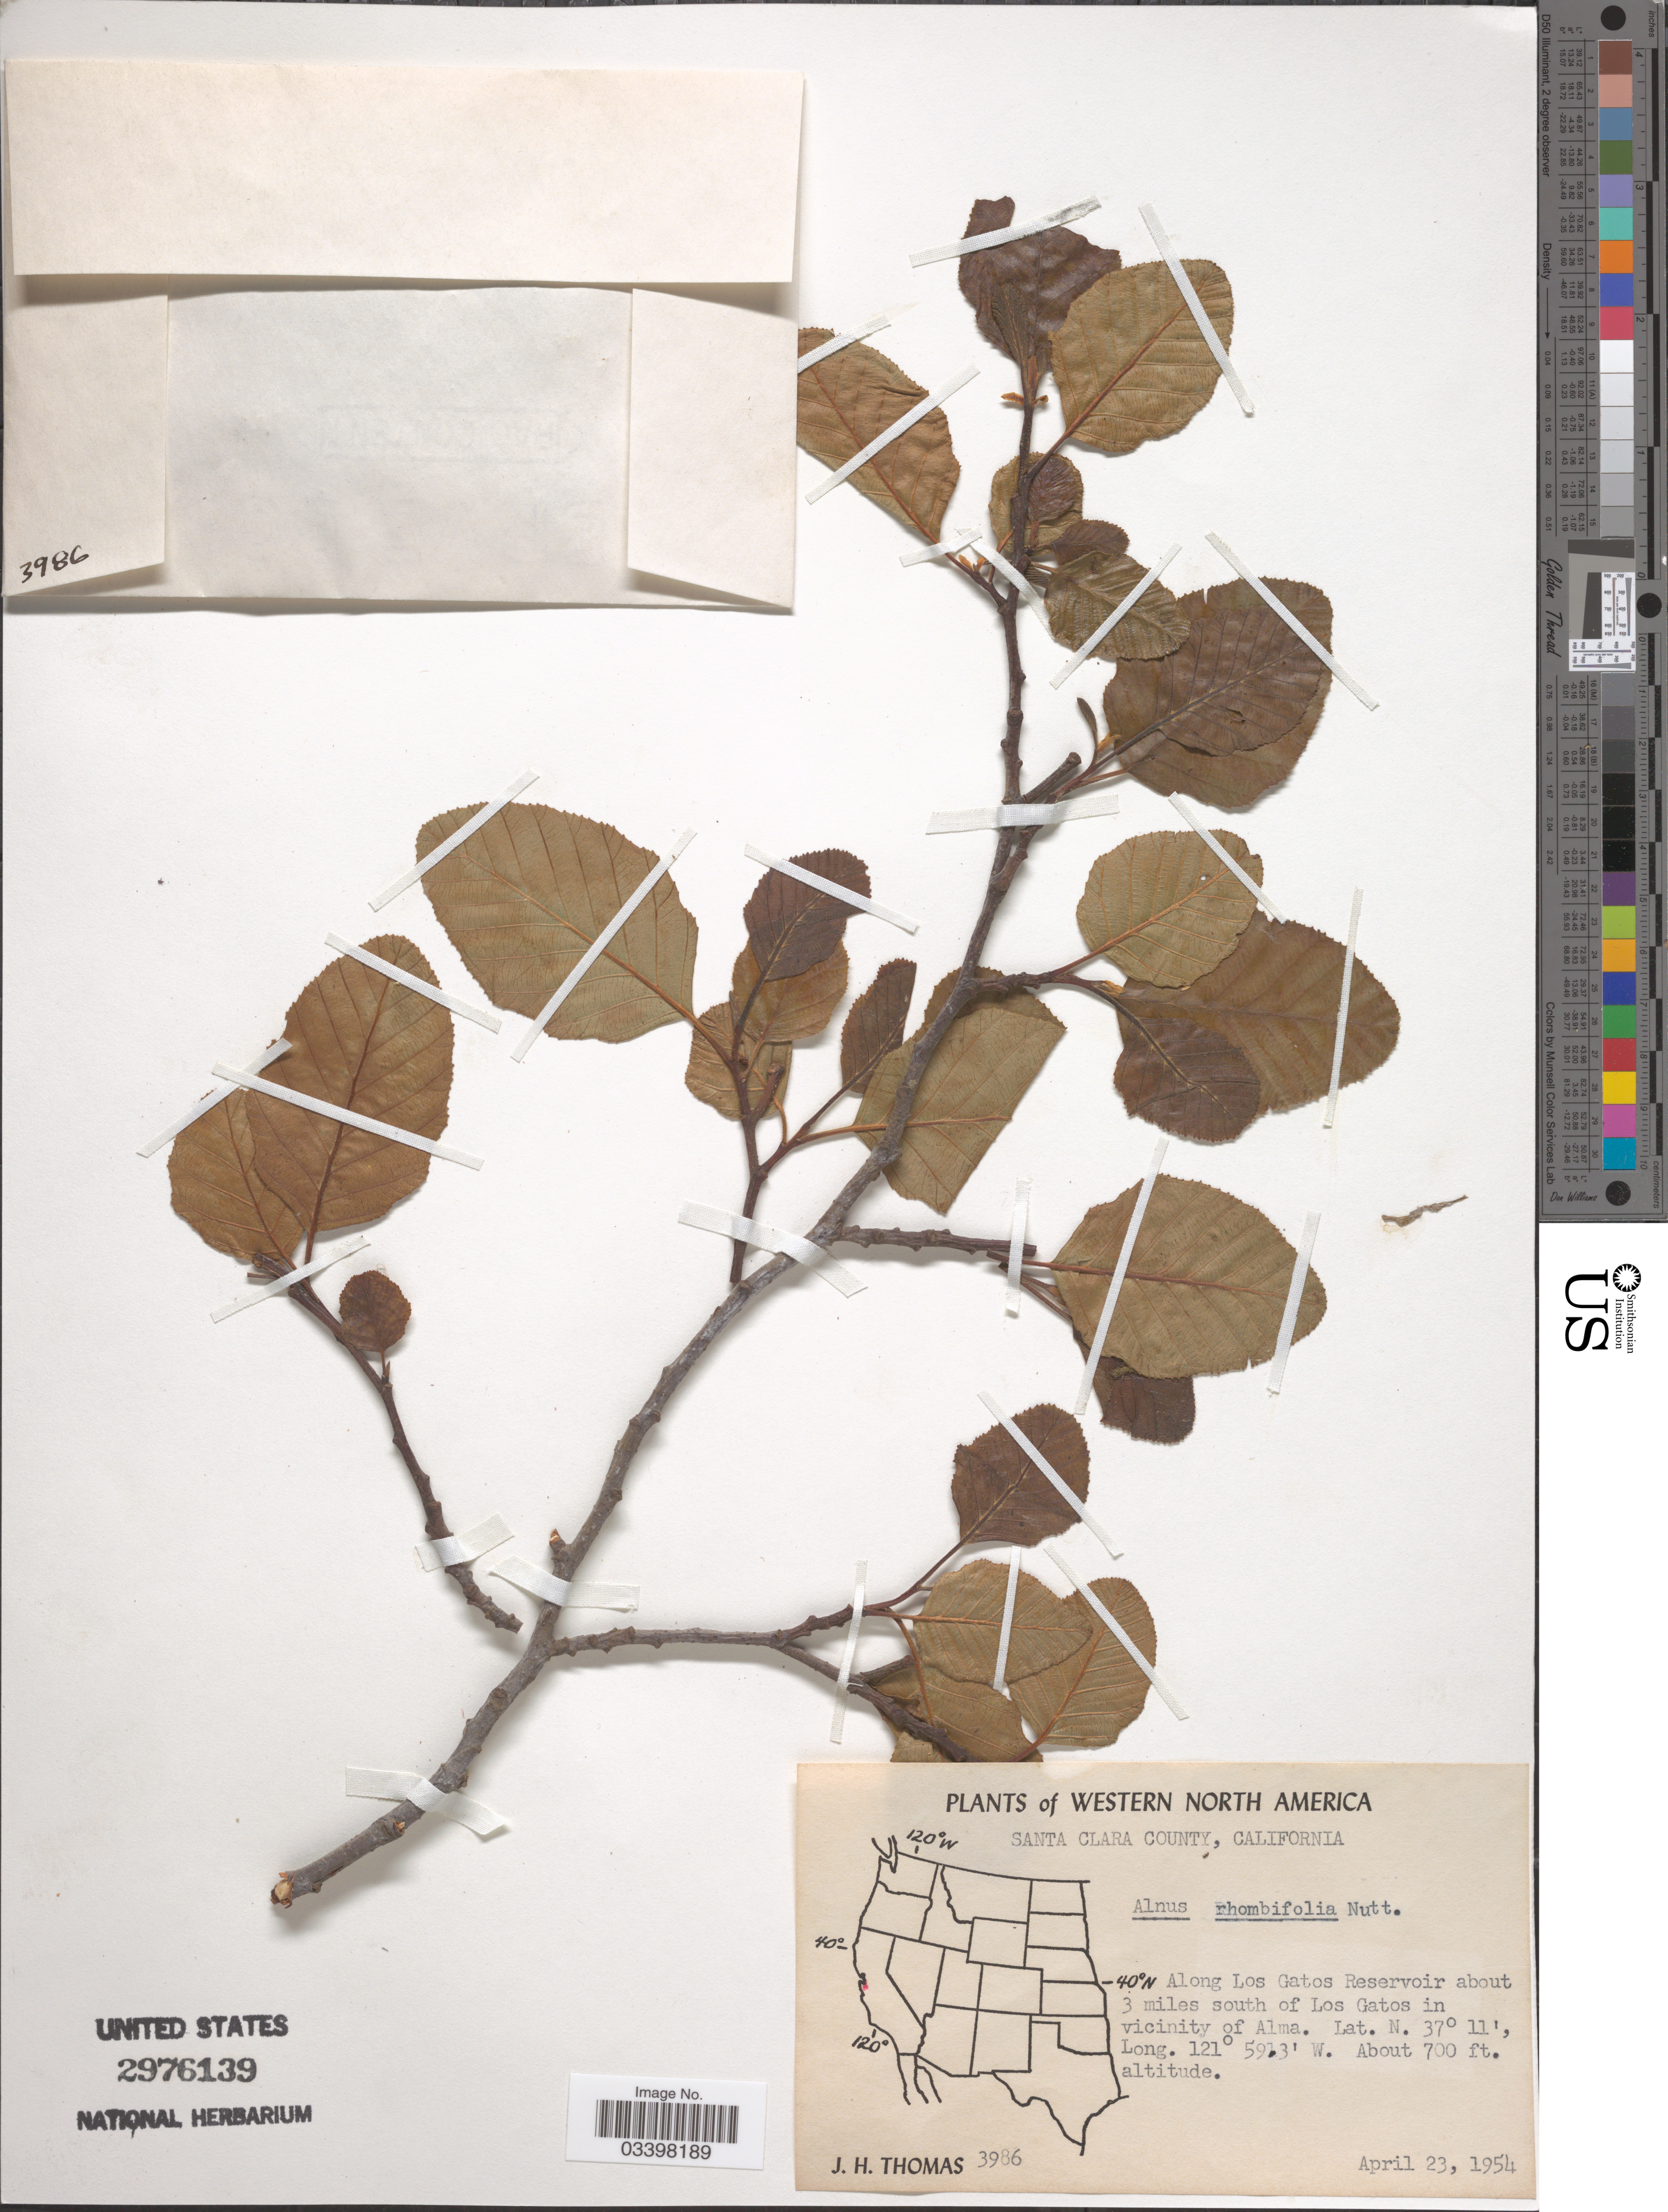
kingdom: Plantae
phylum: Tracheophyta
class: Magnoliopsida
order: Fagales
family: Betulaceae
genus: Alnus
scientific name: Alnus rhombifolia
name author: Nutt.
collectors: J. H. Thomas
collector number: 3986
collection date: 1954-04-23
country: United States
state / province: California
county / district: Santa Clara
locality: Western North America. Santa Clara County. Along Los Gatos Reservoir about 3 miles south of Los Gatos in vicinity of Alma.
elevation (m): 213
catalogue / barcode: US 2976139